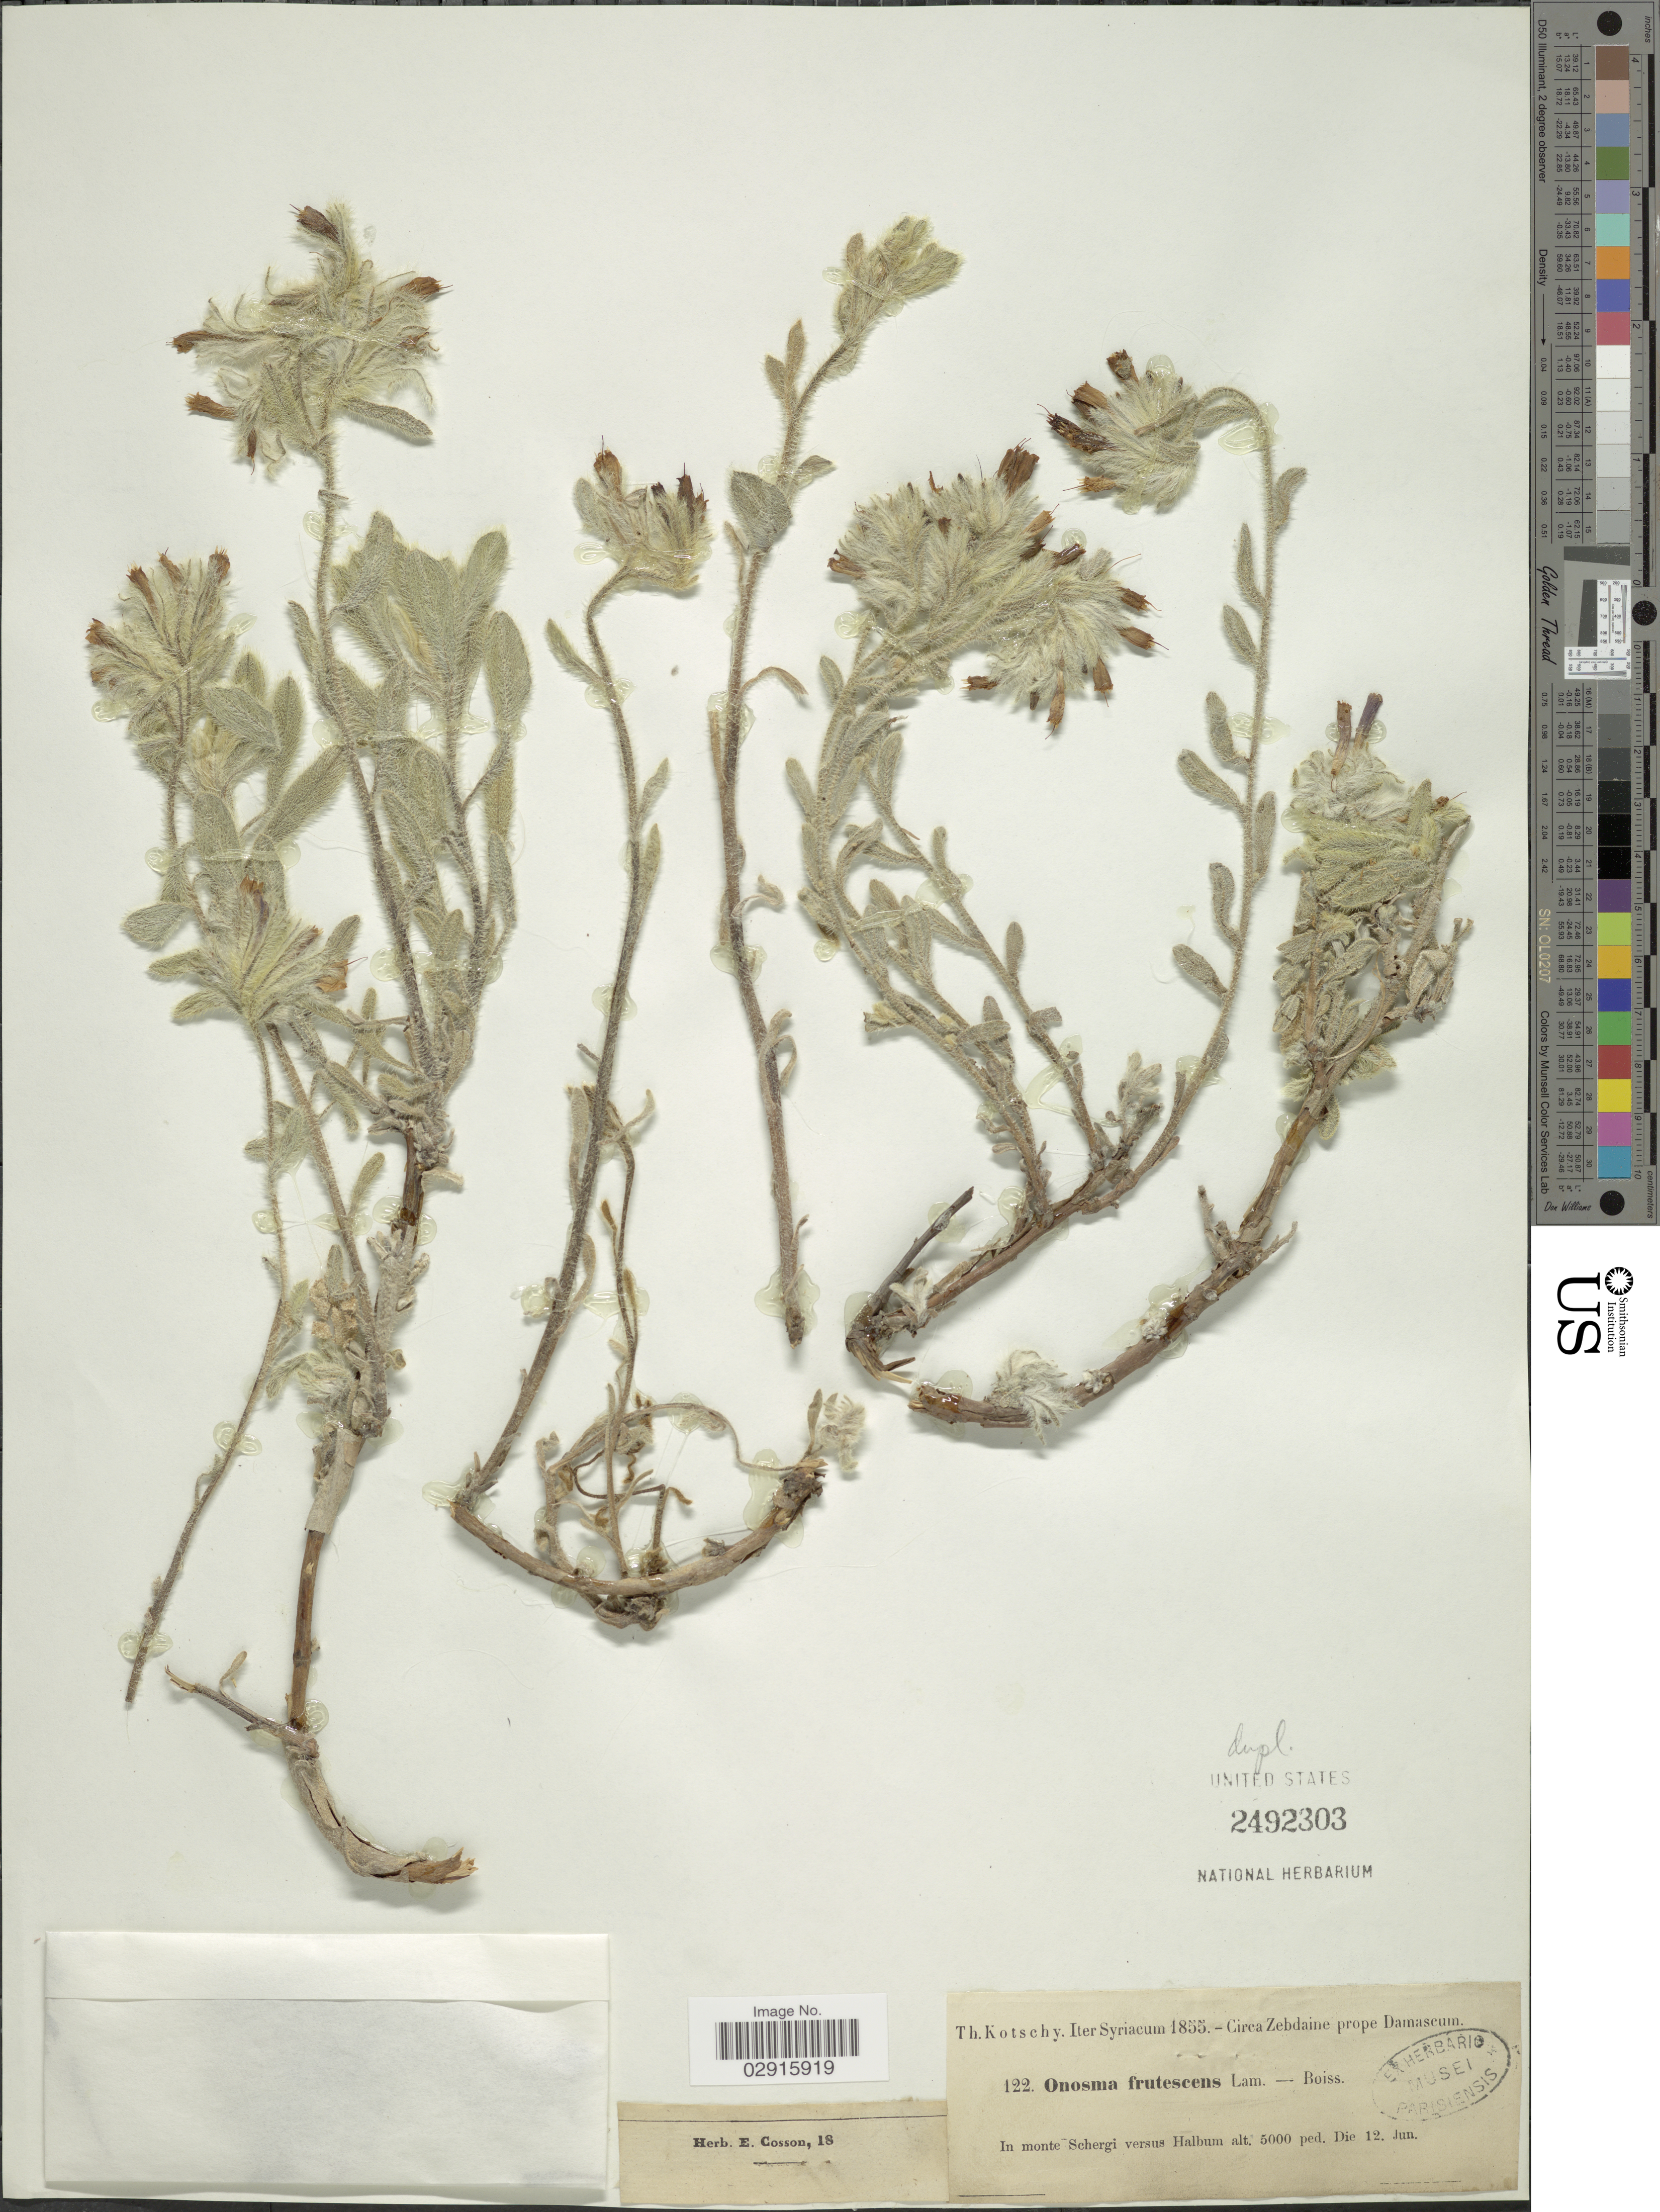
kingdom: Plantae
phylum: Tracheophyta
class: Magnoliopsida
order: Boraginales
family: Boraginaceae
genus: Onosma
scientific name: Onosma frutescens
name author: Lam.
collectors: K. G. Kotschy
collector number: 122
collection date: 1855-06-12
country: Syria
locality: Circa Zebdaine prope Damascum, In monte Schergi versus Halbum.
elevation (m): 1524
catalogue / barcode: US 2492303